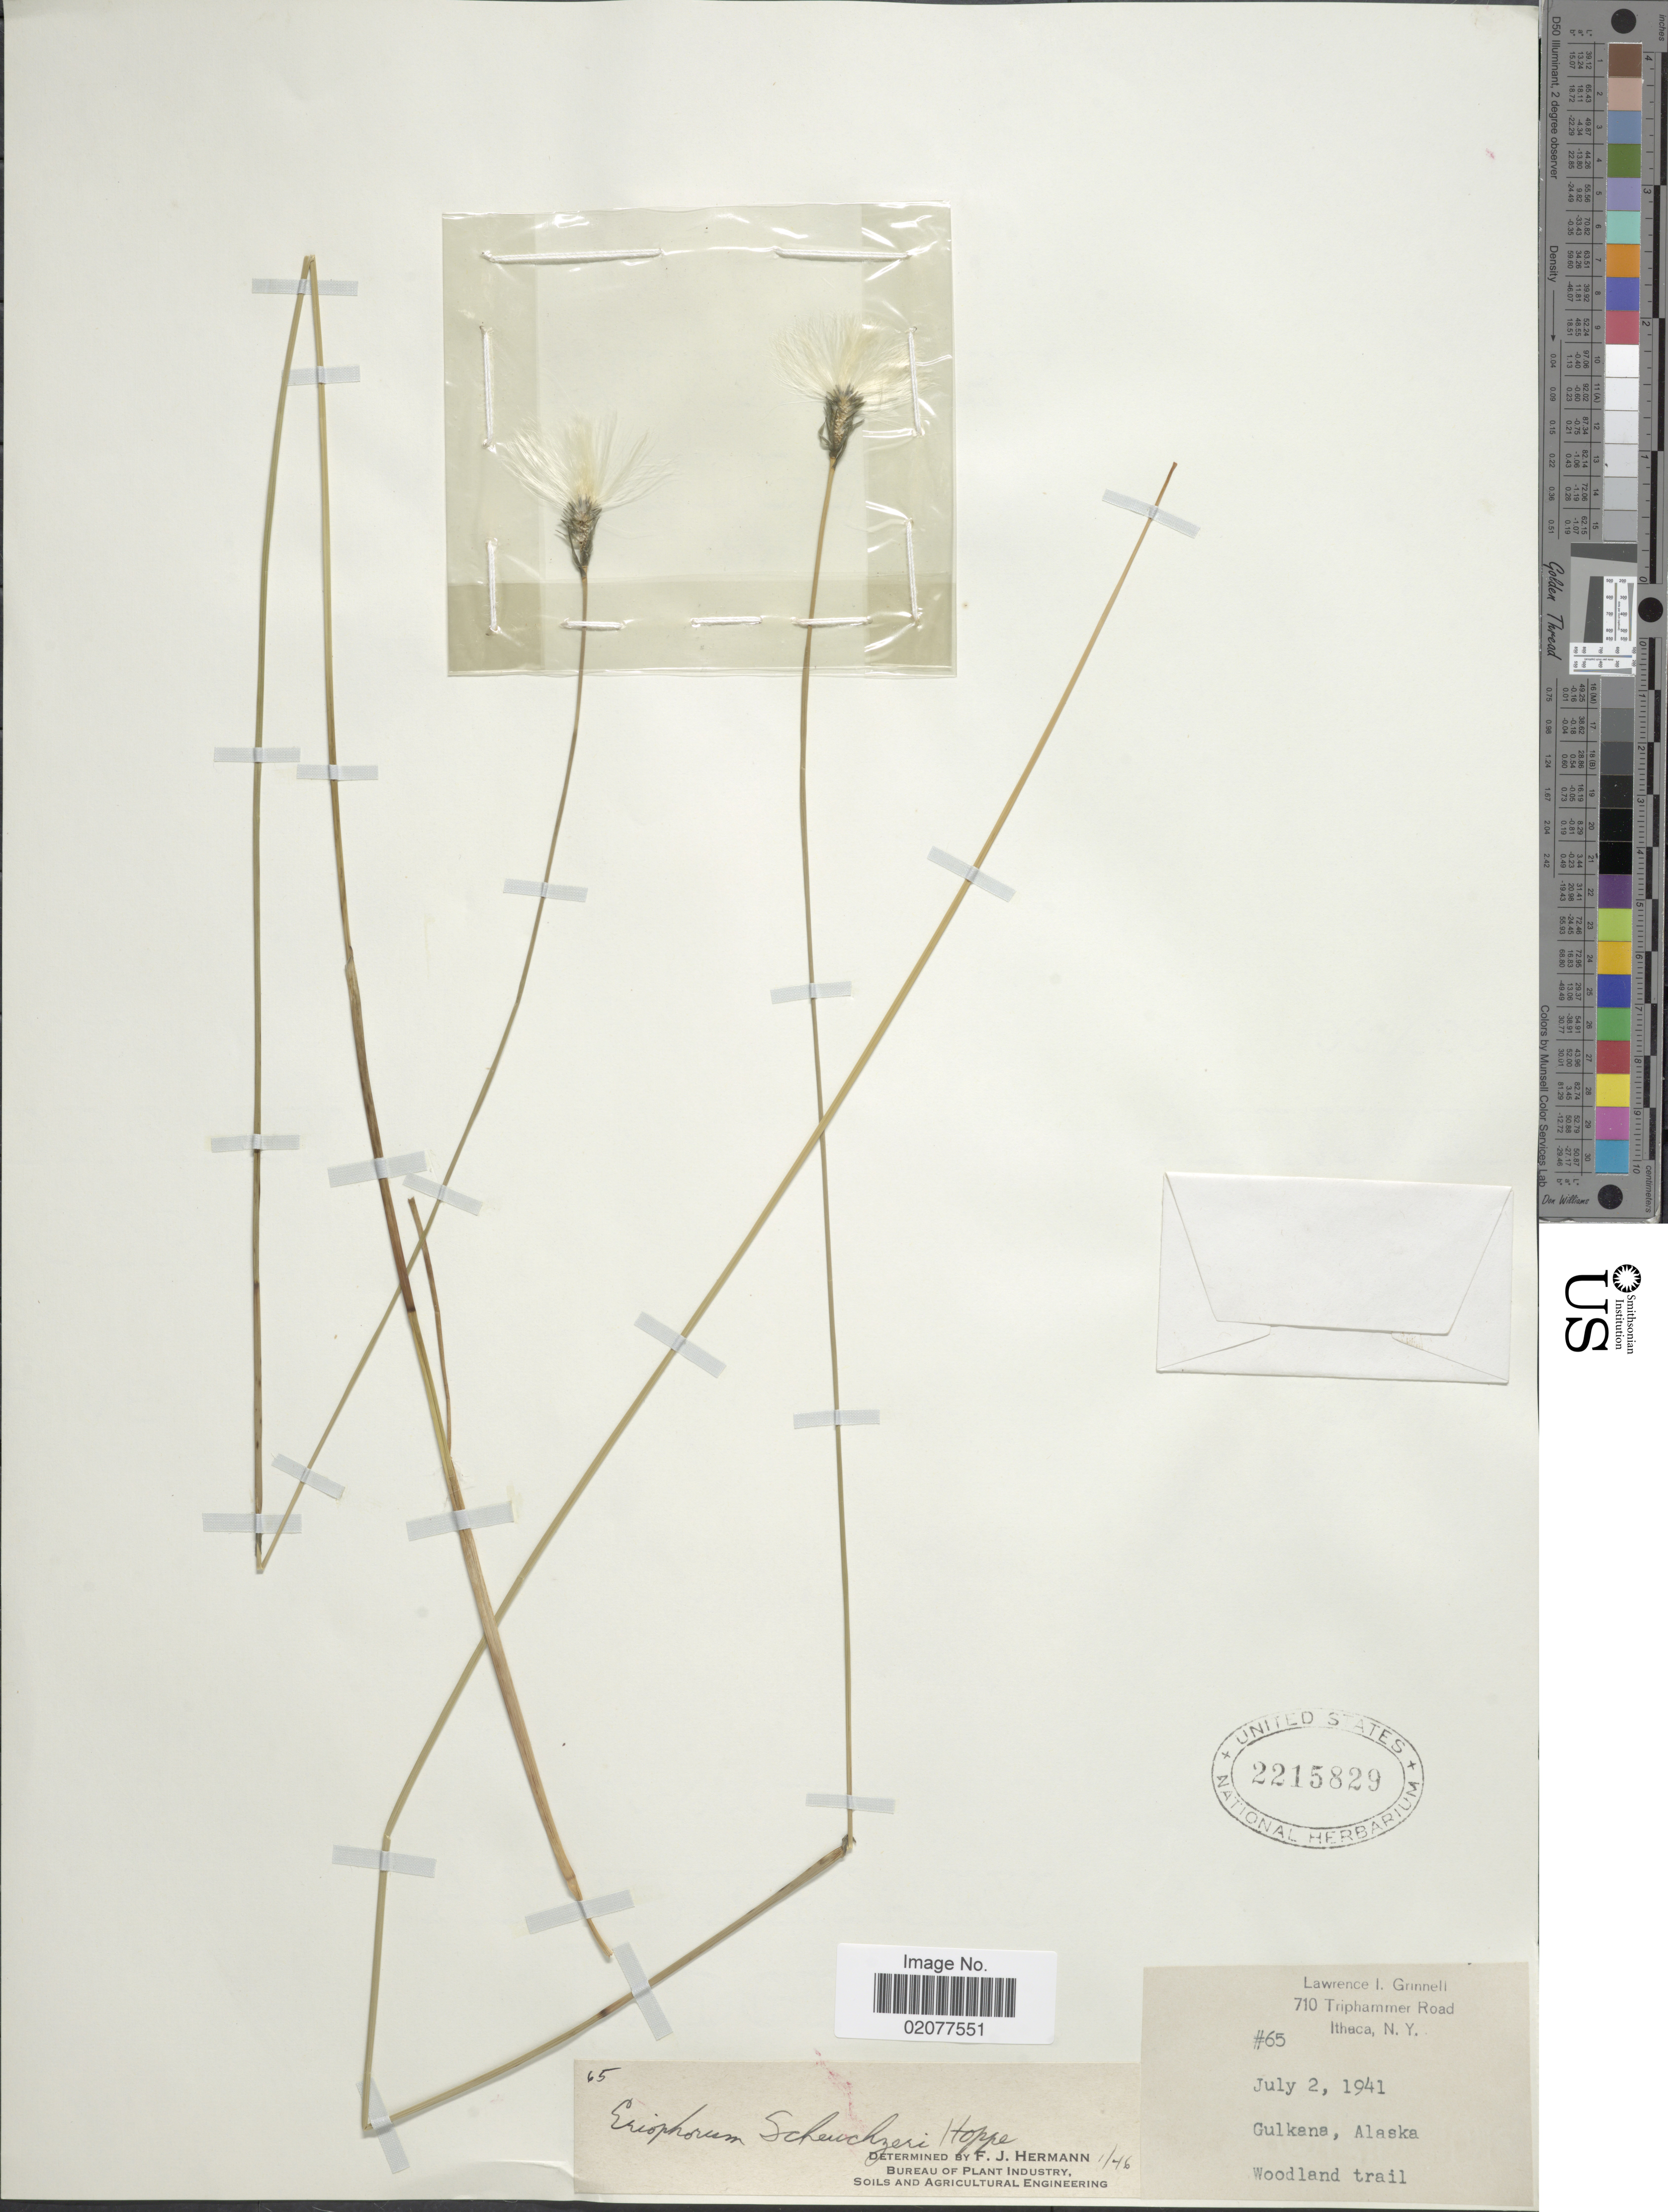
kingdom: Plantae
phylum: Tracheophyta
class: Liliopsida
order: Poales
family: Cyperaceae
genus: Eriophorum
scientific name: Eriophorum scheuchzeri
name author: Hoppe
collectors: L. Grinnell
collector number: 65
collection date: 1941-07-02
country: United States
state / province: Alaska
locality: Gulkans, Alaska.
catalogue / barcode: US 2215829